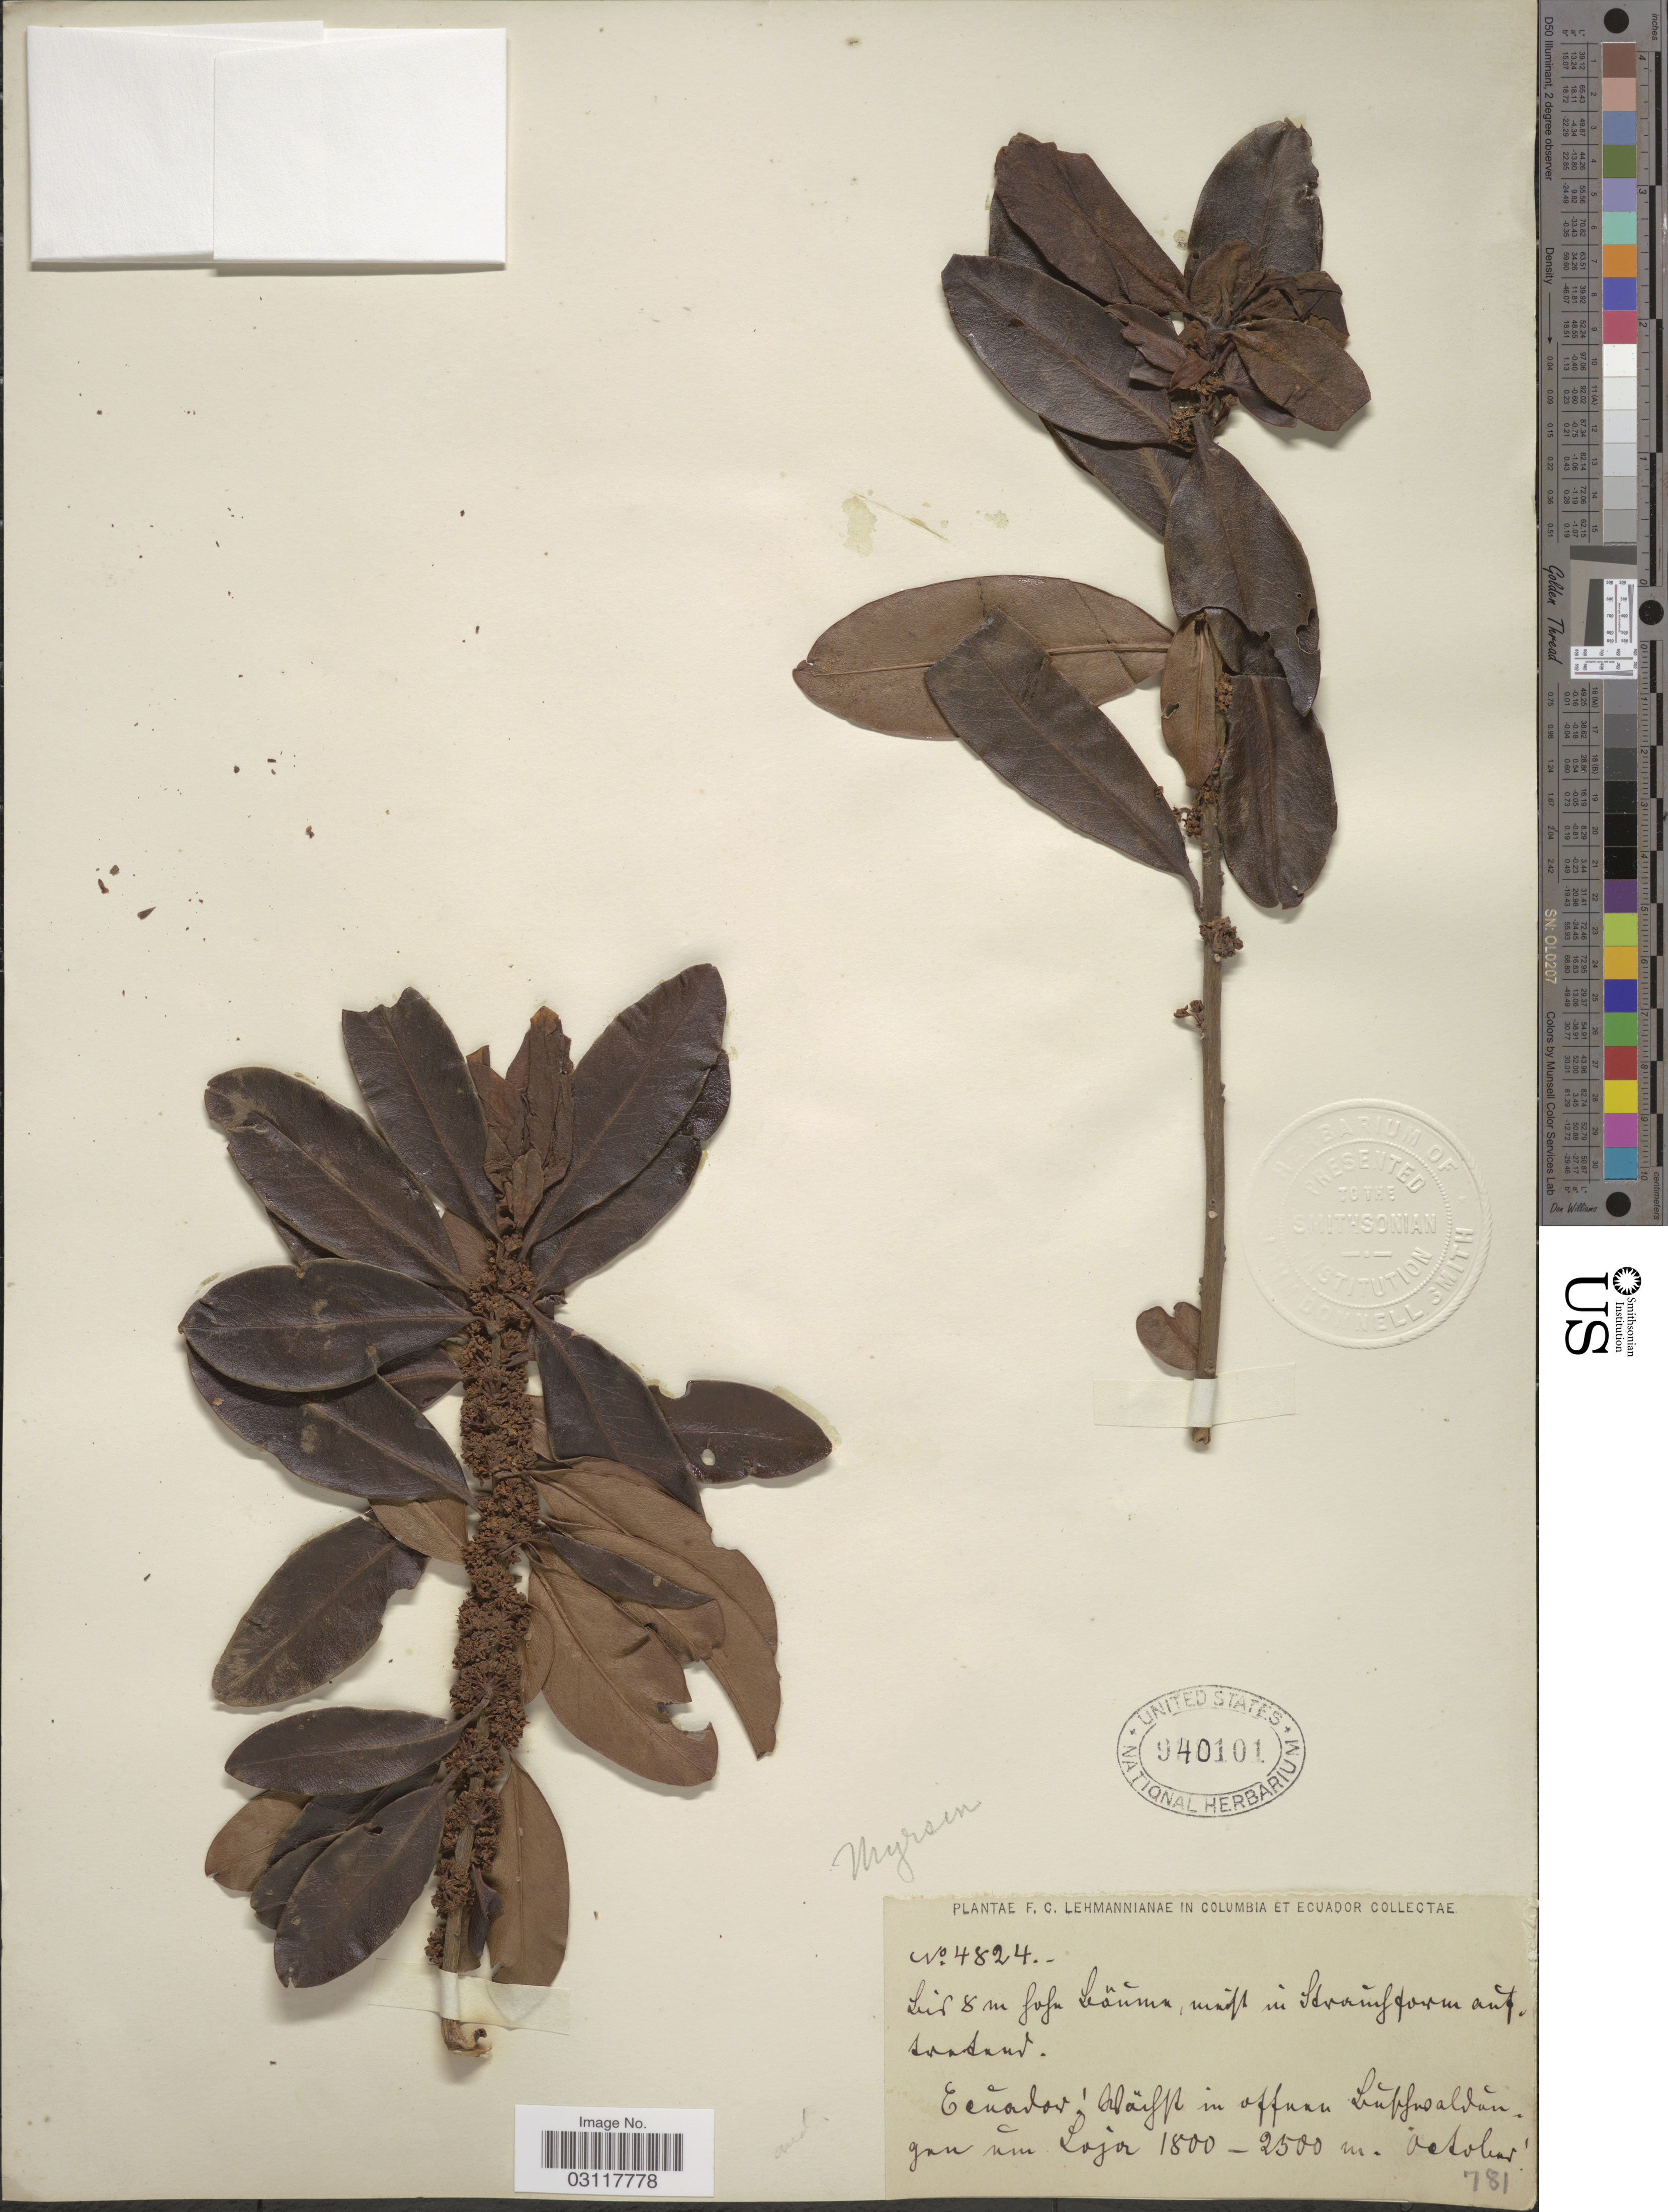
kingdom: Plantae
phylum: Tracheophyta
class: Magnoliopsida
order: Ericales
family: Primulaceae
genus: Rapanea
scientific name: Rapanea andina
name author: Mez in Engl.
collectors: F. C. Lehmann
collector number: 4824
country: Ecuador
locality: Haifl in offnen Luffwaldan. [interpreted]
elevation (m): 1800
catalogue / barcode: US 940101